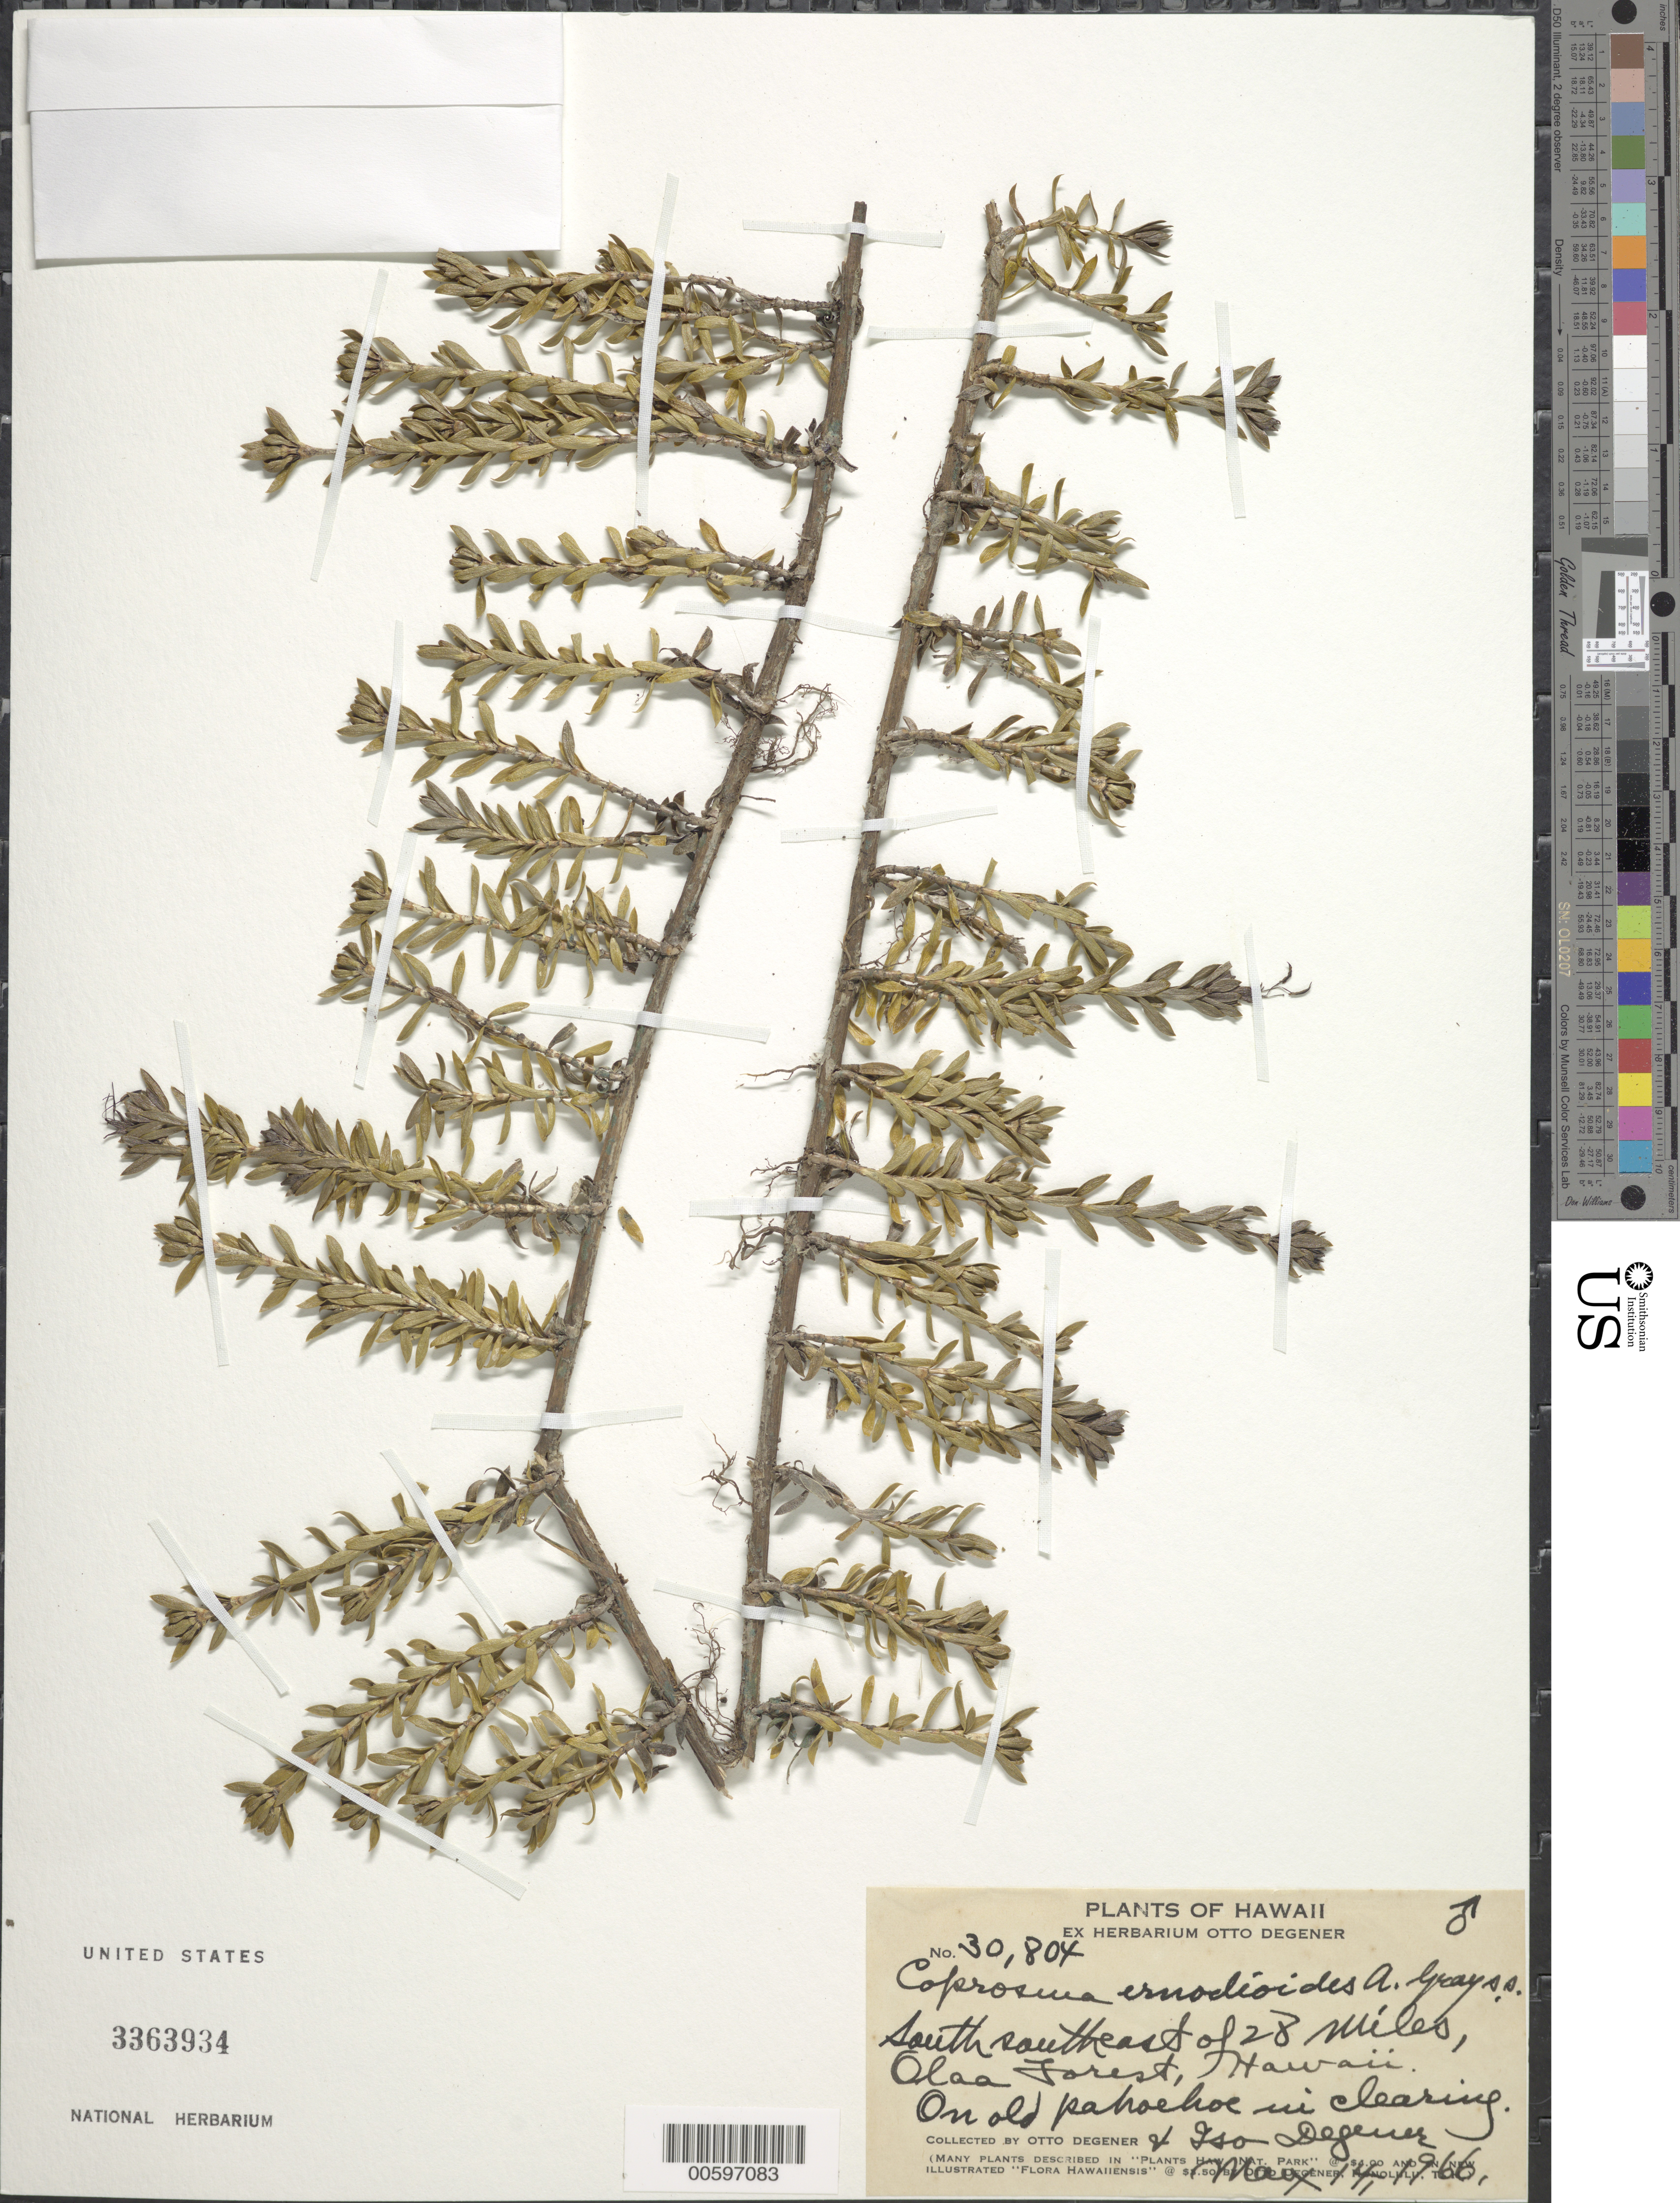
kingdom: Plantae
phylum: Tracheophyta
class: Magnoliopsida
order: Gentianales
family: Rubiaceae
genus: Coprosma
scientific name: Coprosma ernodeoides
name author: A. Gray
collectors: O. Degener & I. Degener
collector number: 30804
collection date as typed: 14 May 1966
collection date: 1966-05-14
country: United States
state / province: Hawaii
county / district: Hawaii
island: Hawaii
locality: SSE of 28 Miles, Olaa Forest.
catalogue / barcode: US 3363934